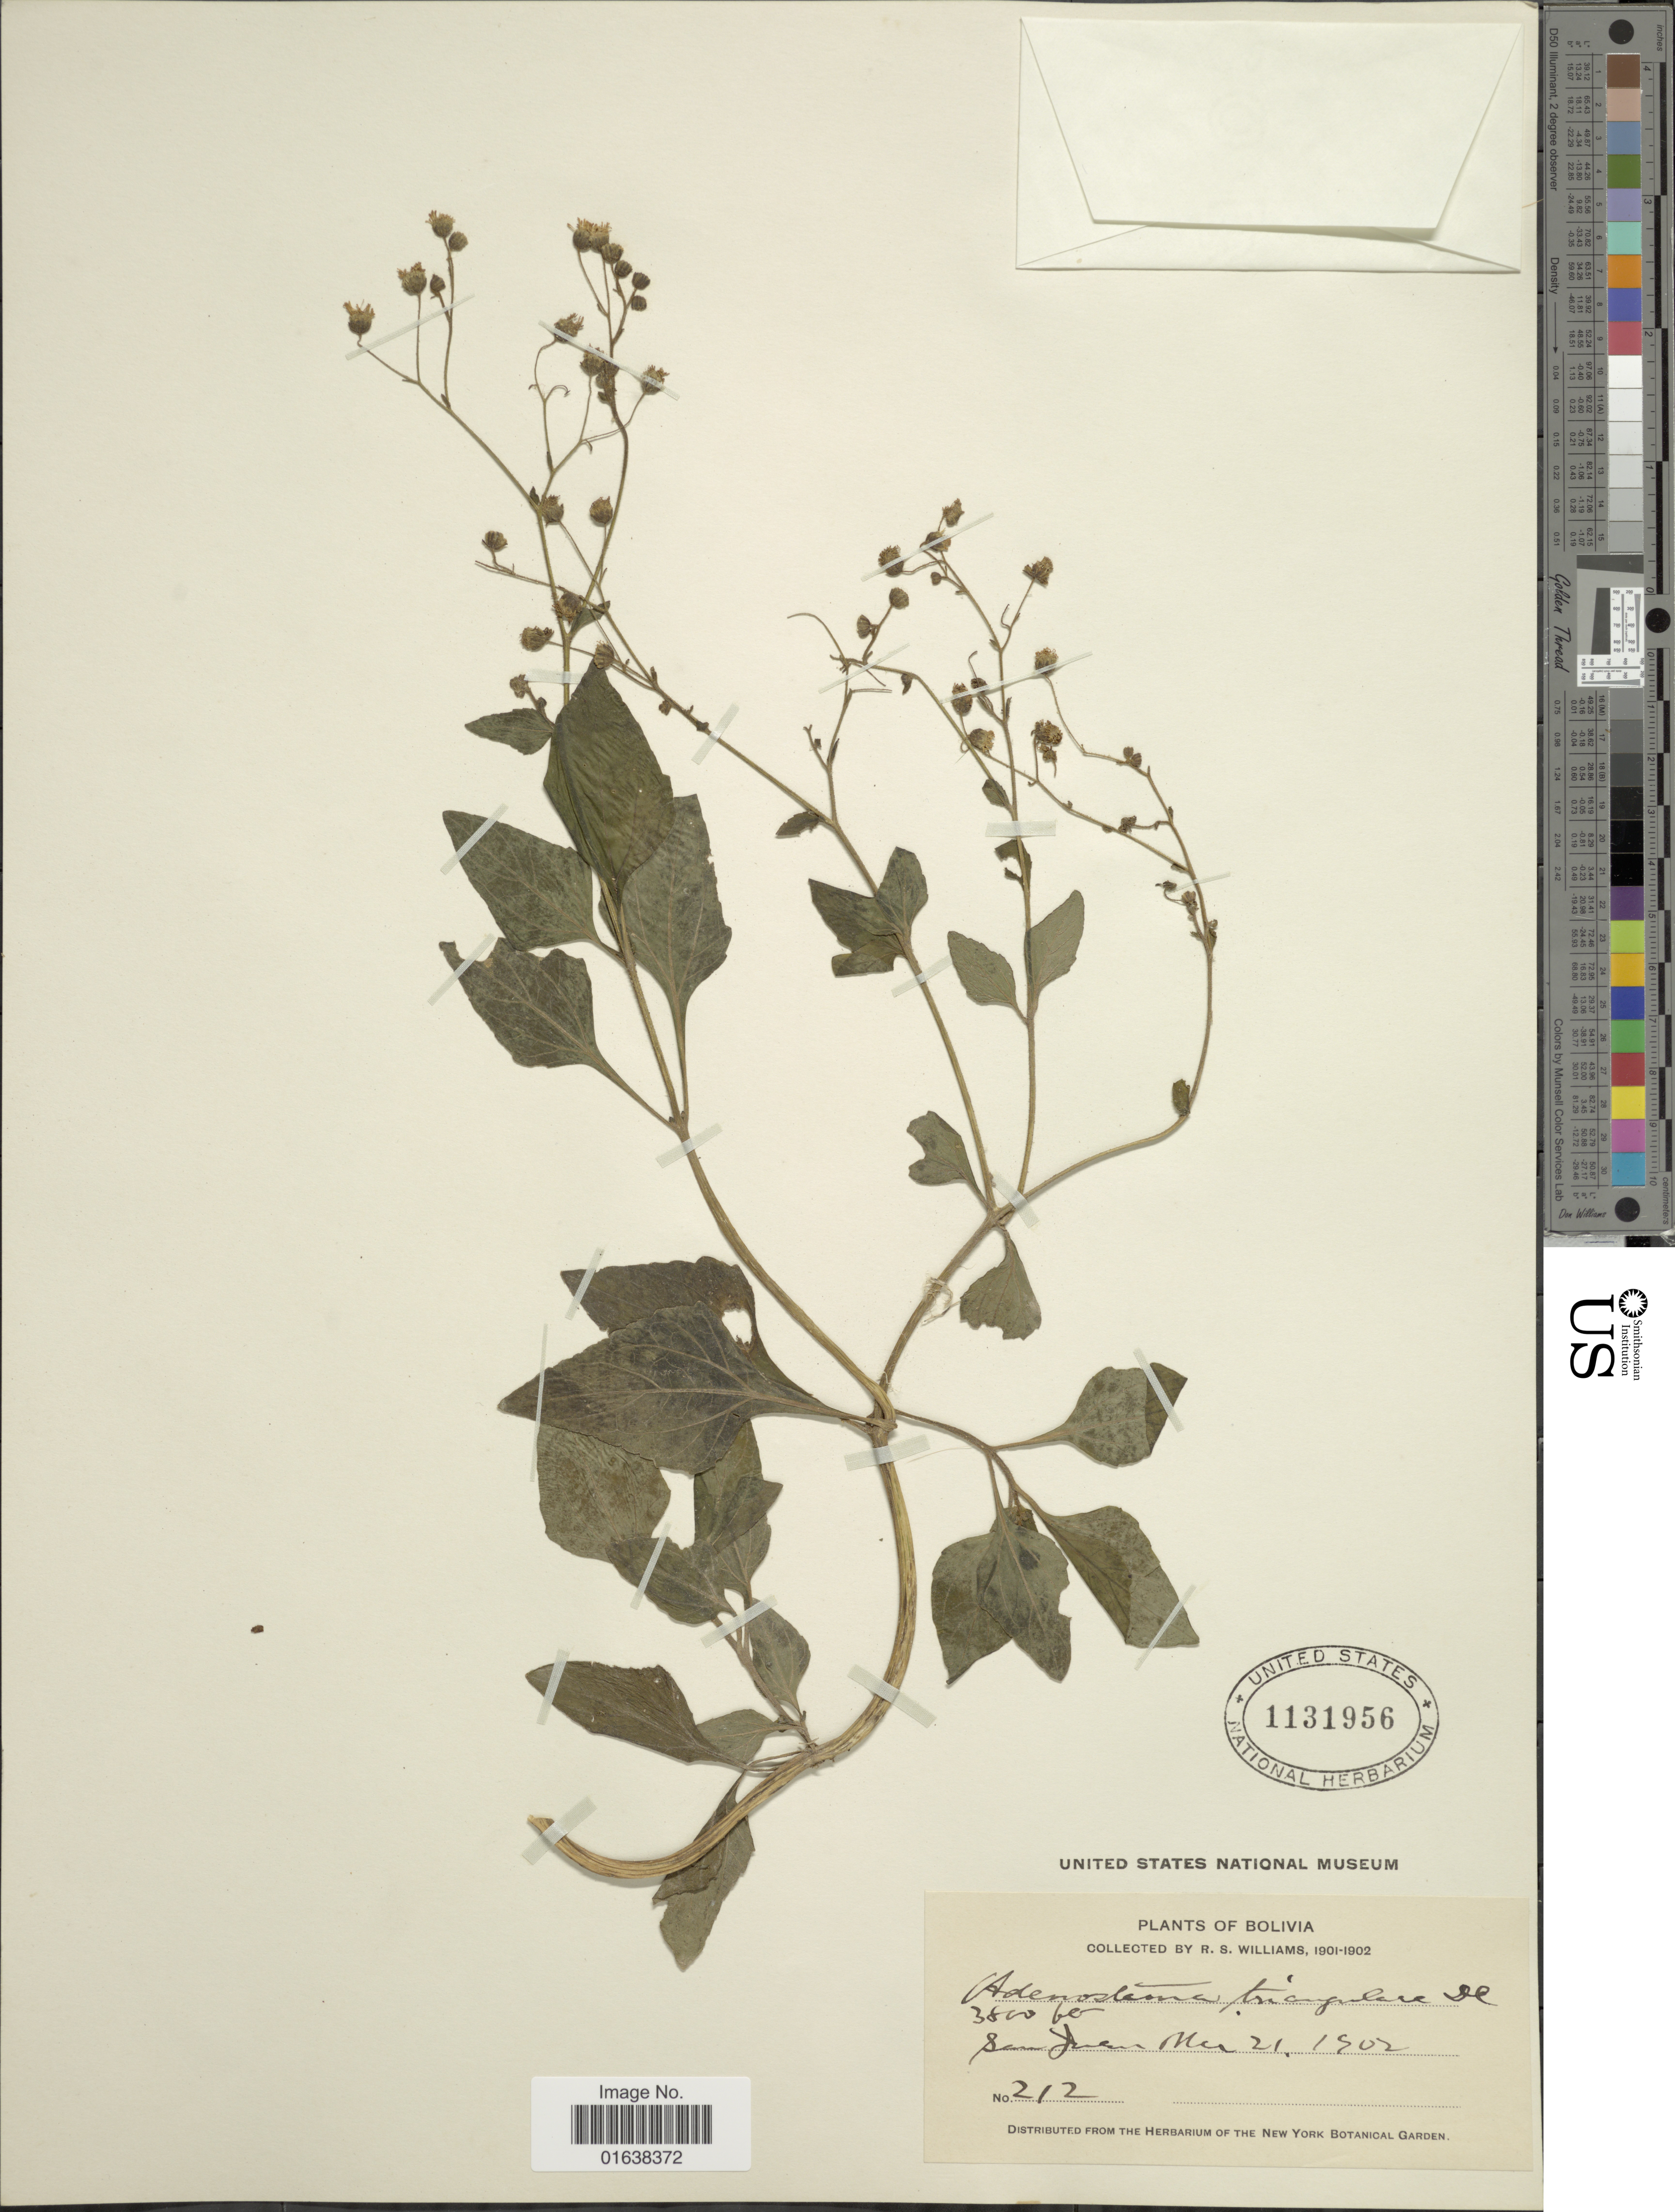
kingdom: Plantae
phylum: Tracheophyta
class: Magnoliopsida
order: Asterales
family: Asteraceae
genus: Adenostemma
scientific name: Adenostemma platyphyllum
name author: Cass.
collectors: R. S. Williams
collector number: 212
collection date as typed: March 21, 1902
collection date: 1902-03-21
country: Bolivia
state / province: La Paz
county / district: Franz Tamayo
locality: San Juan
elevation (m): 1158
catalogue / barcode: US 1131956